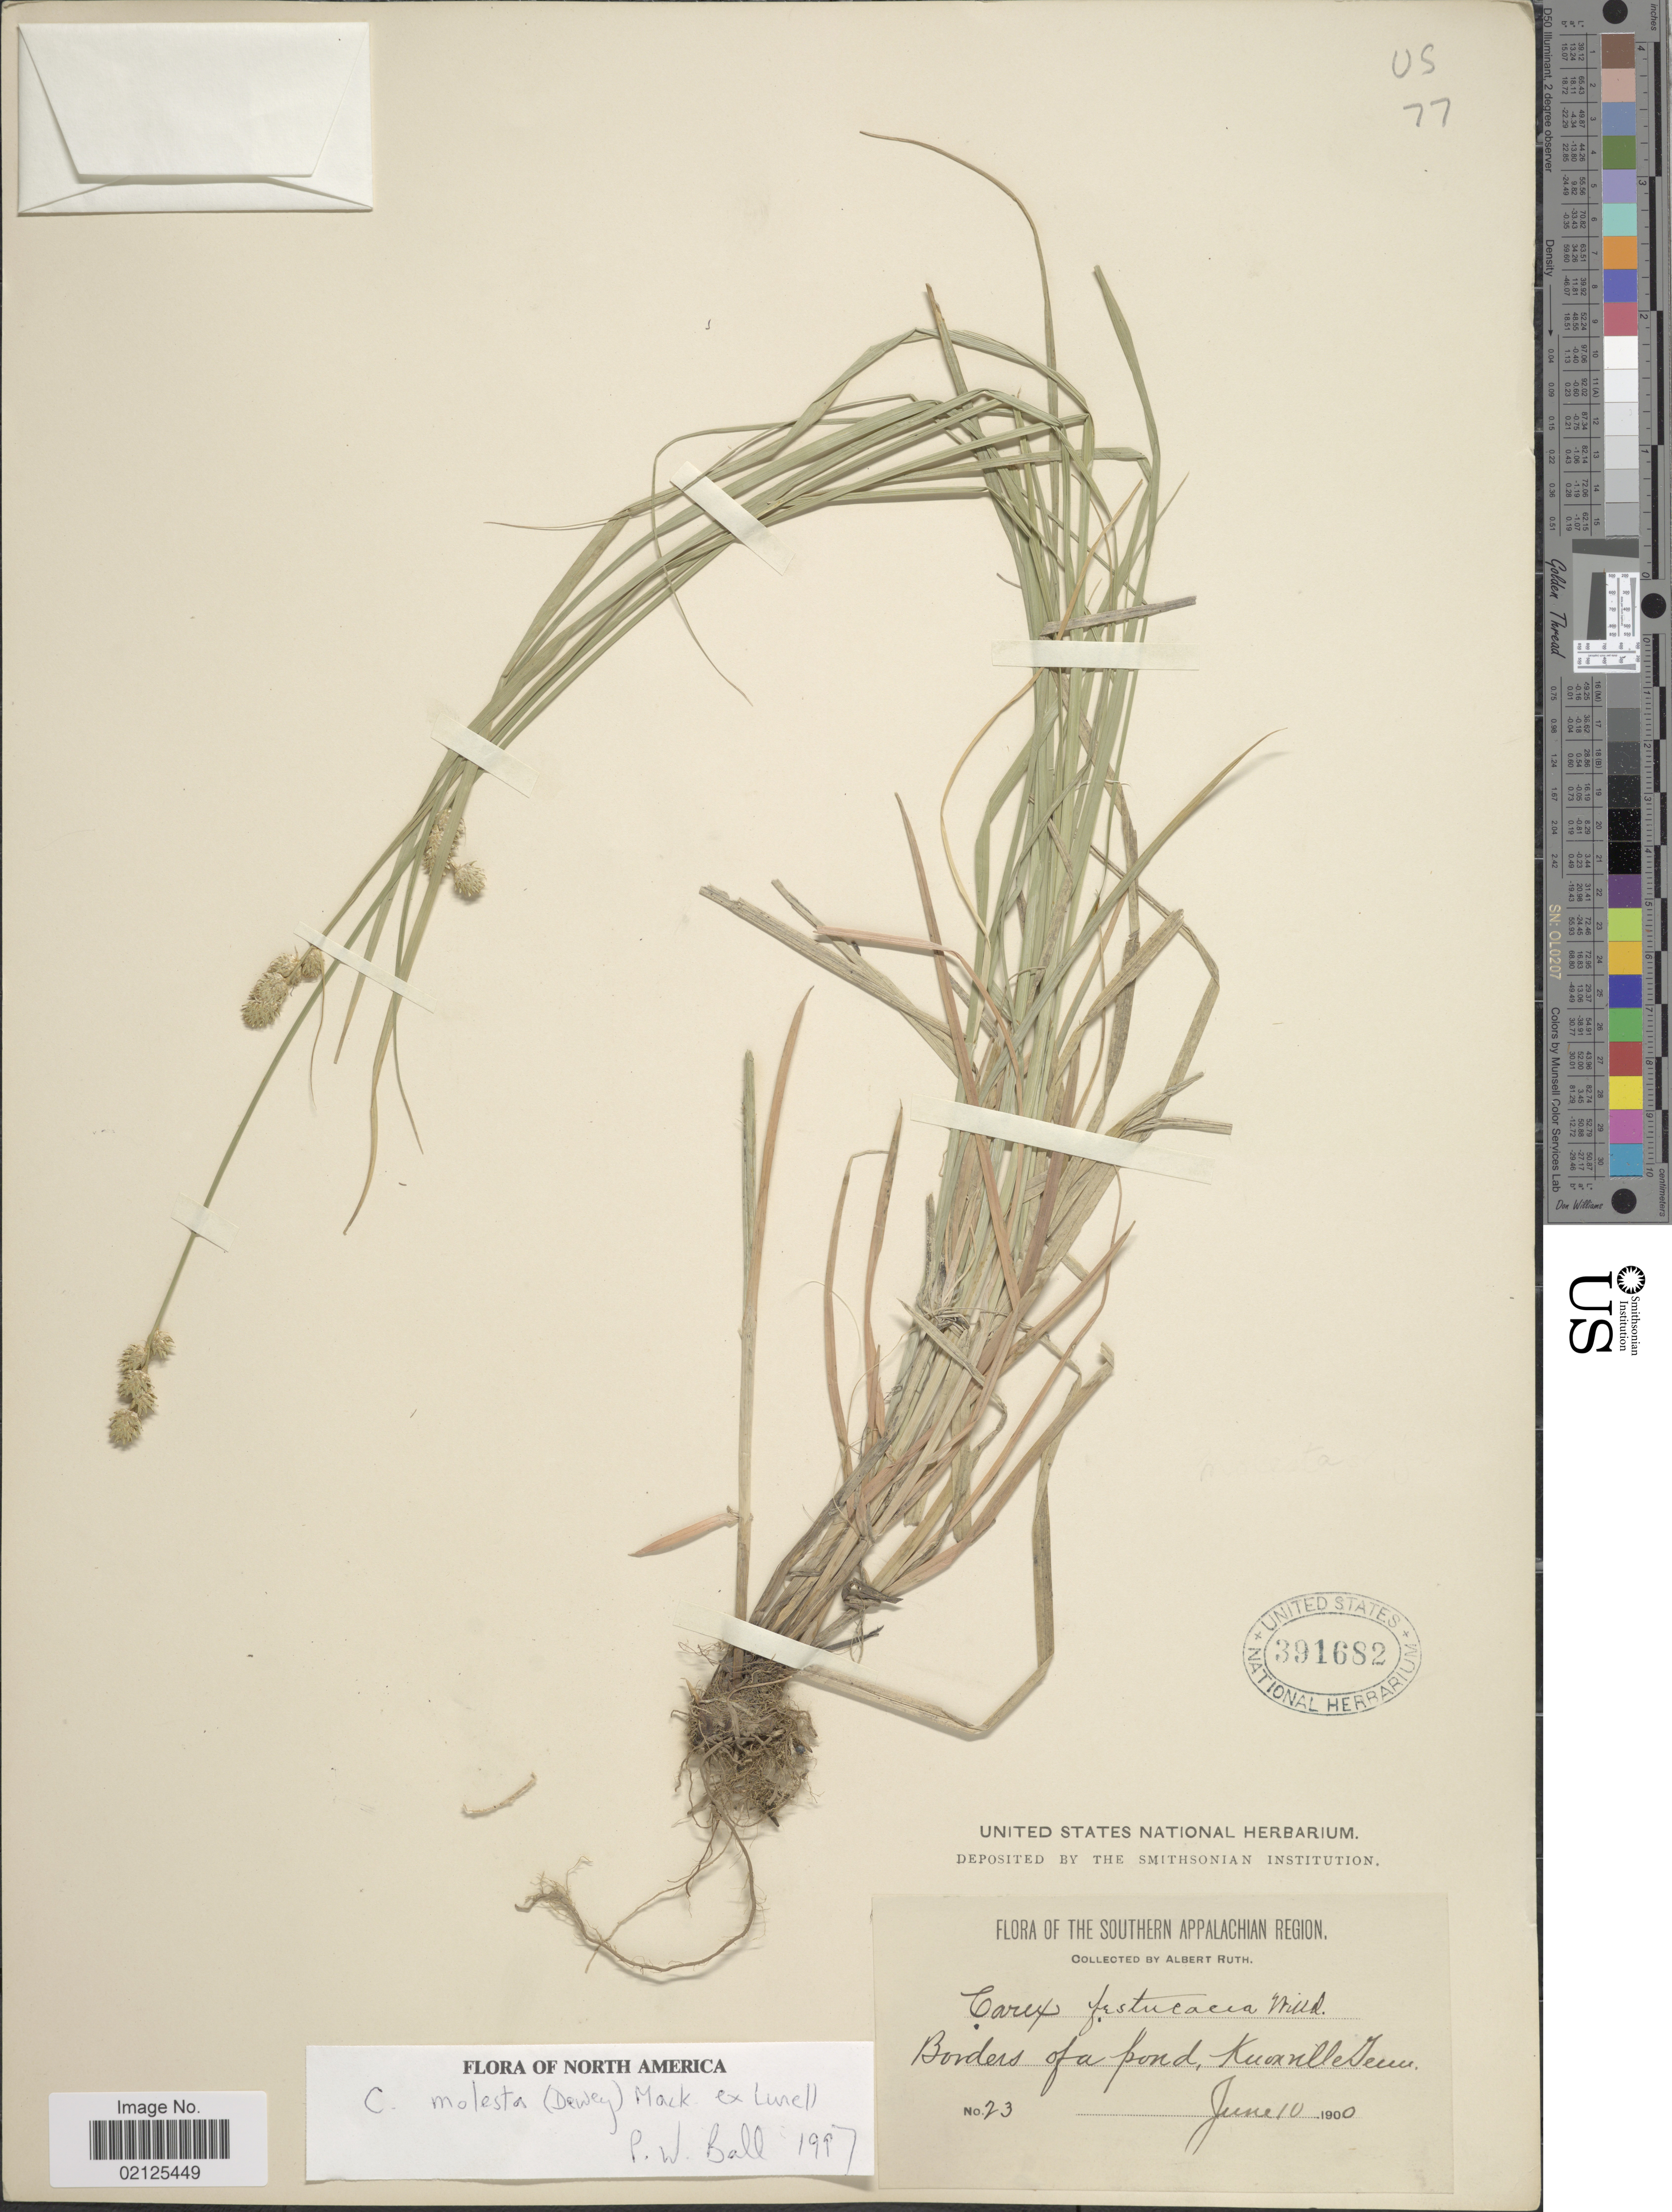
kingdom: Plantae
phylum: Tracheophyta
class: Liliopsida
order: Poales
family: Cyperaceae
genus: Carex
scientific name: Carex molesta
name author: Mack.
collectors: A. Ruth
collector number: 23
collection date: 1900-06-10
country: United States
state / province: Tennessee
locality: The Southern Appalachian Region, Borders of a pond, Knoxville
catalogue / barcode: US 391682